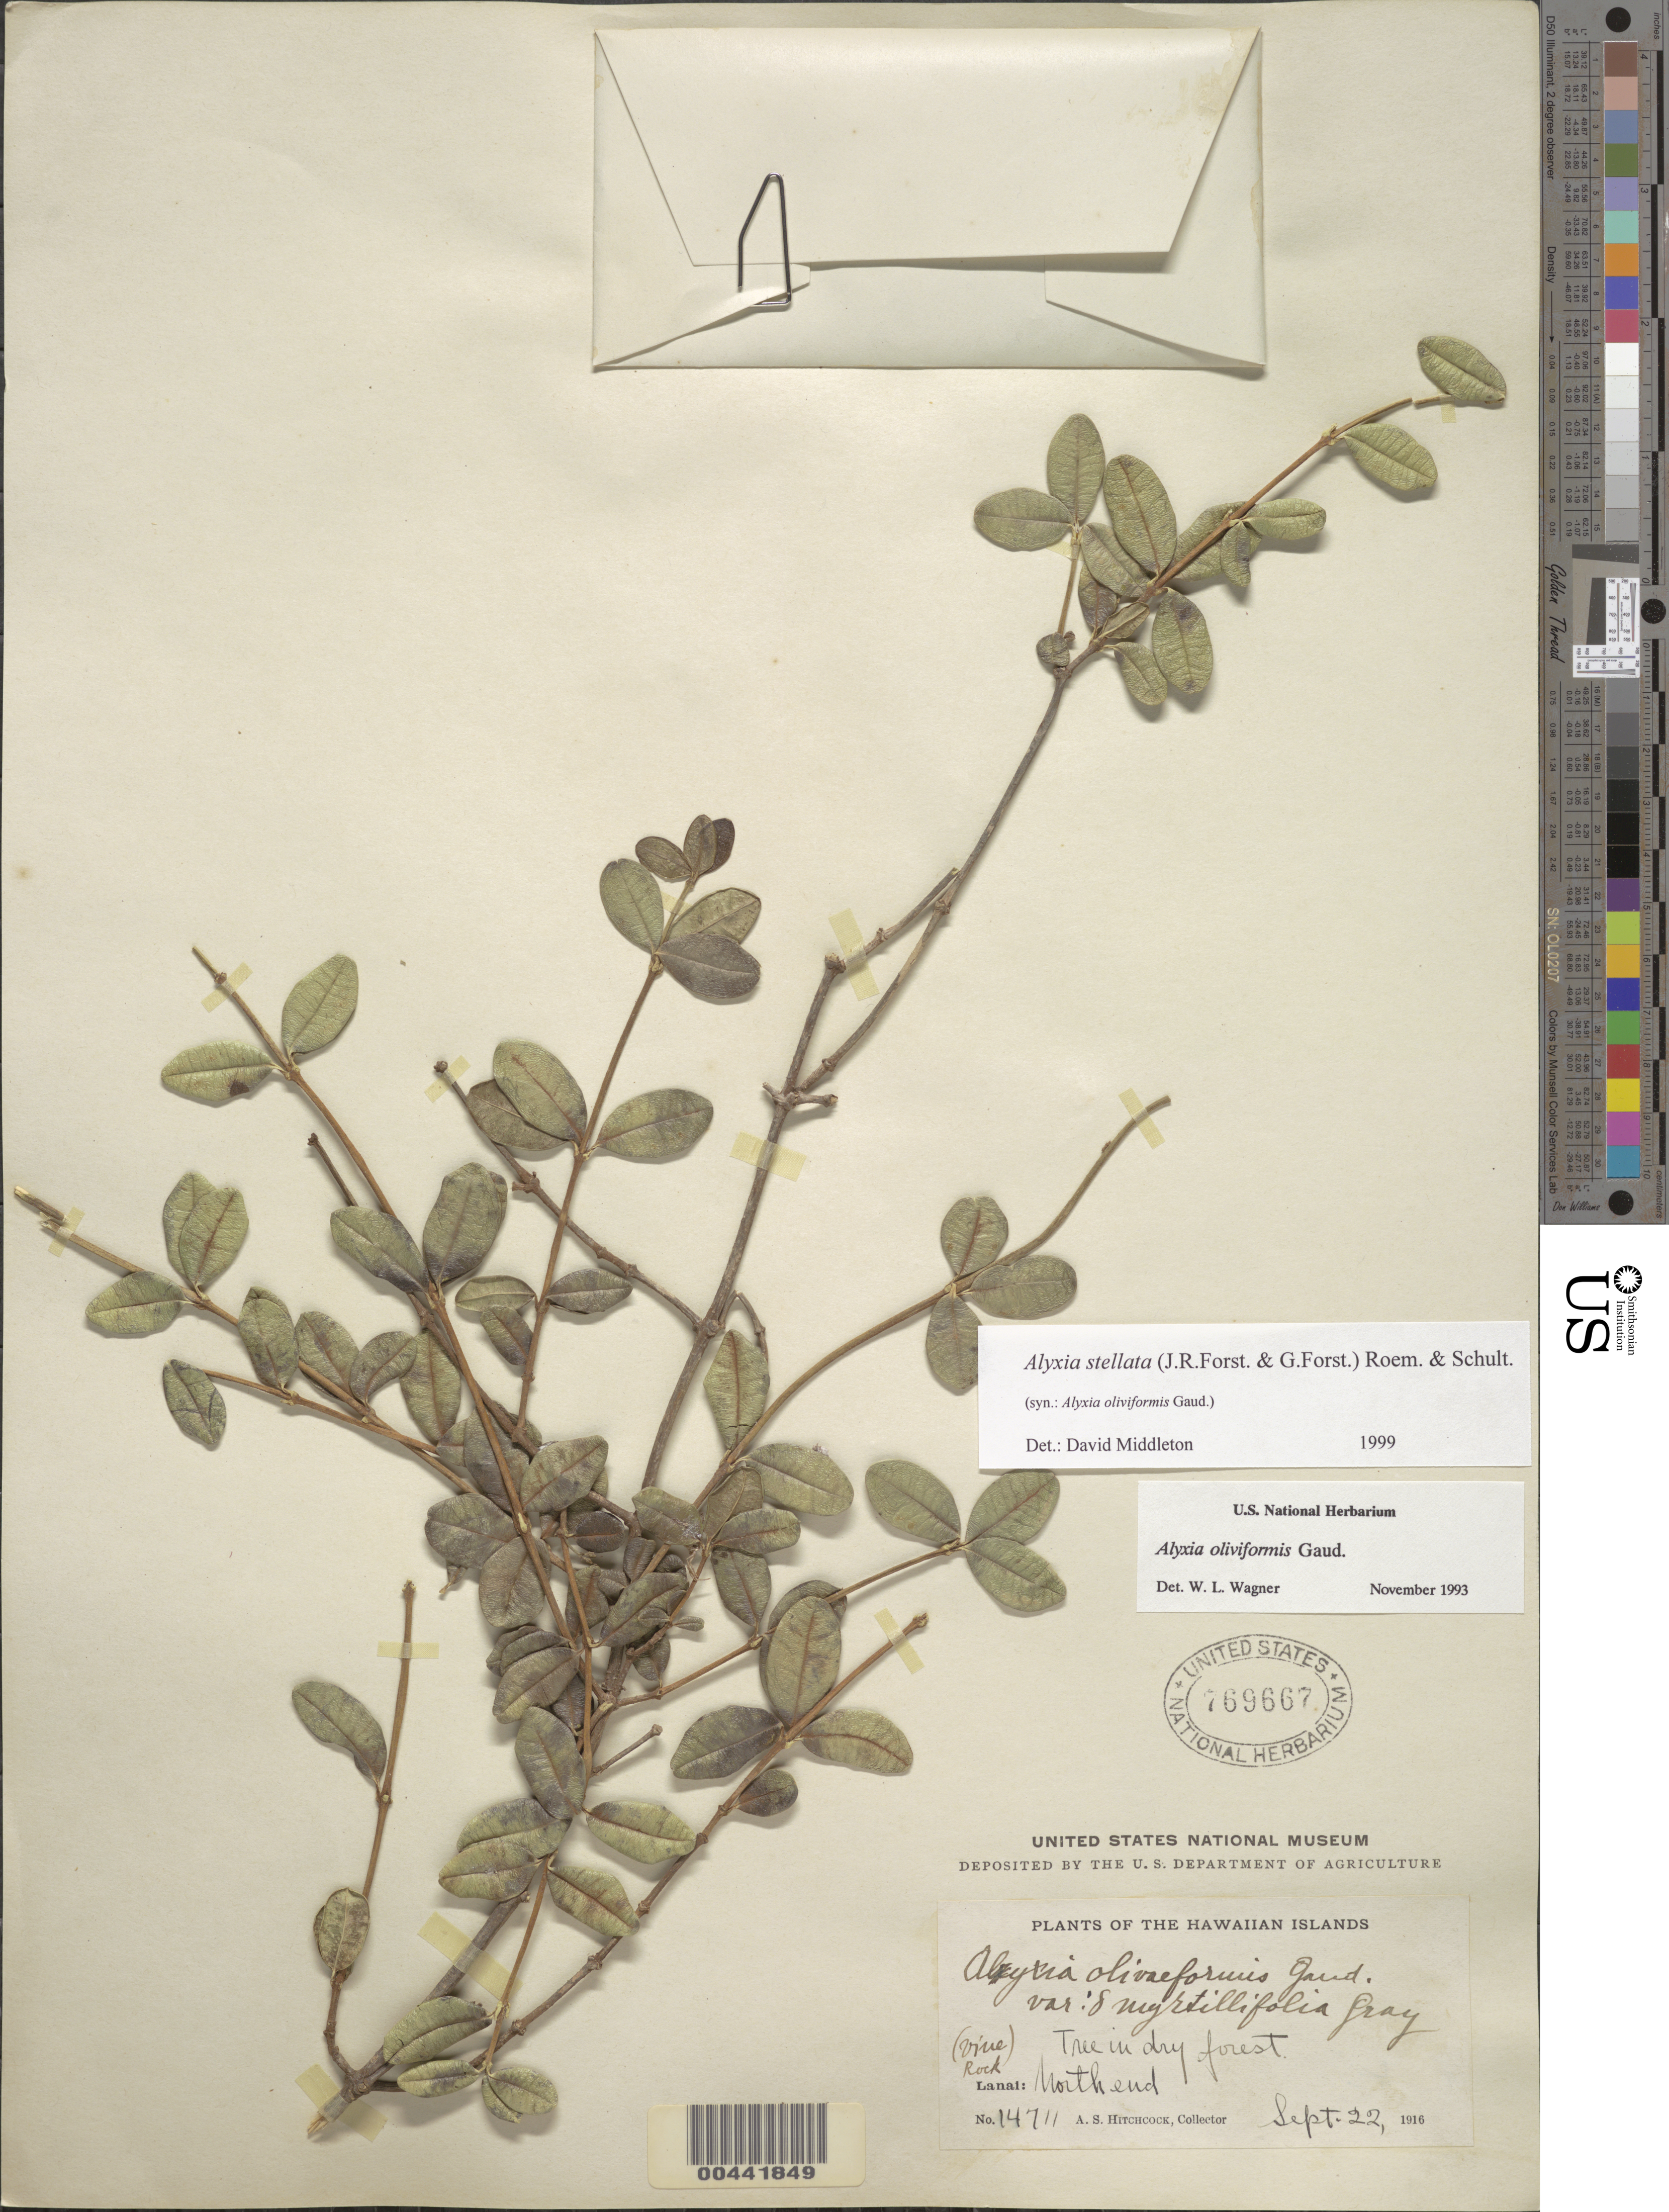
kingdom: Plantae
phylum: Tracheophyta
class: Magnoliopsida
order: Gentianales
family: Apocynaceae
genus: Alyxia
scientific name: Alyxia stellata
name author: (J.R. Forst. & G. Forst.) Roem. & Schult.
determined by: Middleton, D. J.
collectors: A. S. Hitchcock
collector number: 14711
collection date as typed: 22 Sep 1916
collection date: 1916-09-22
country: United States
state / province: Hawaii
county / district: Maui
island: Lana'i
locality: N end Lanai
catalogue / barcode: US 769667